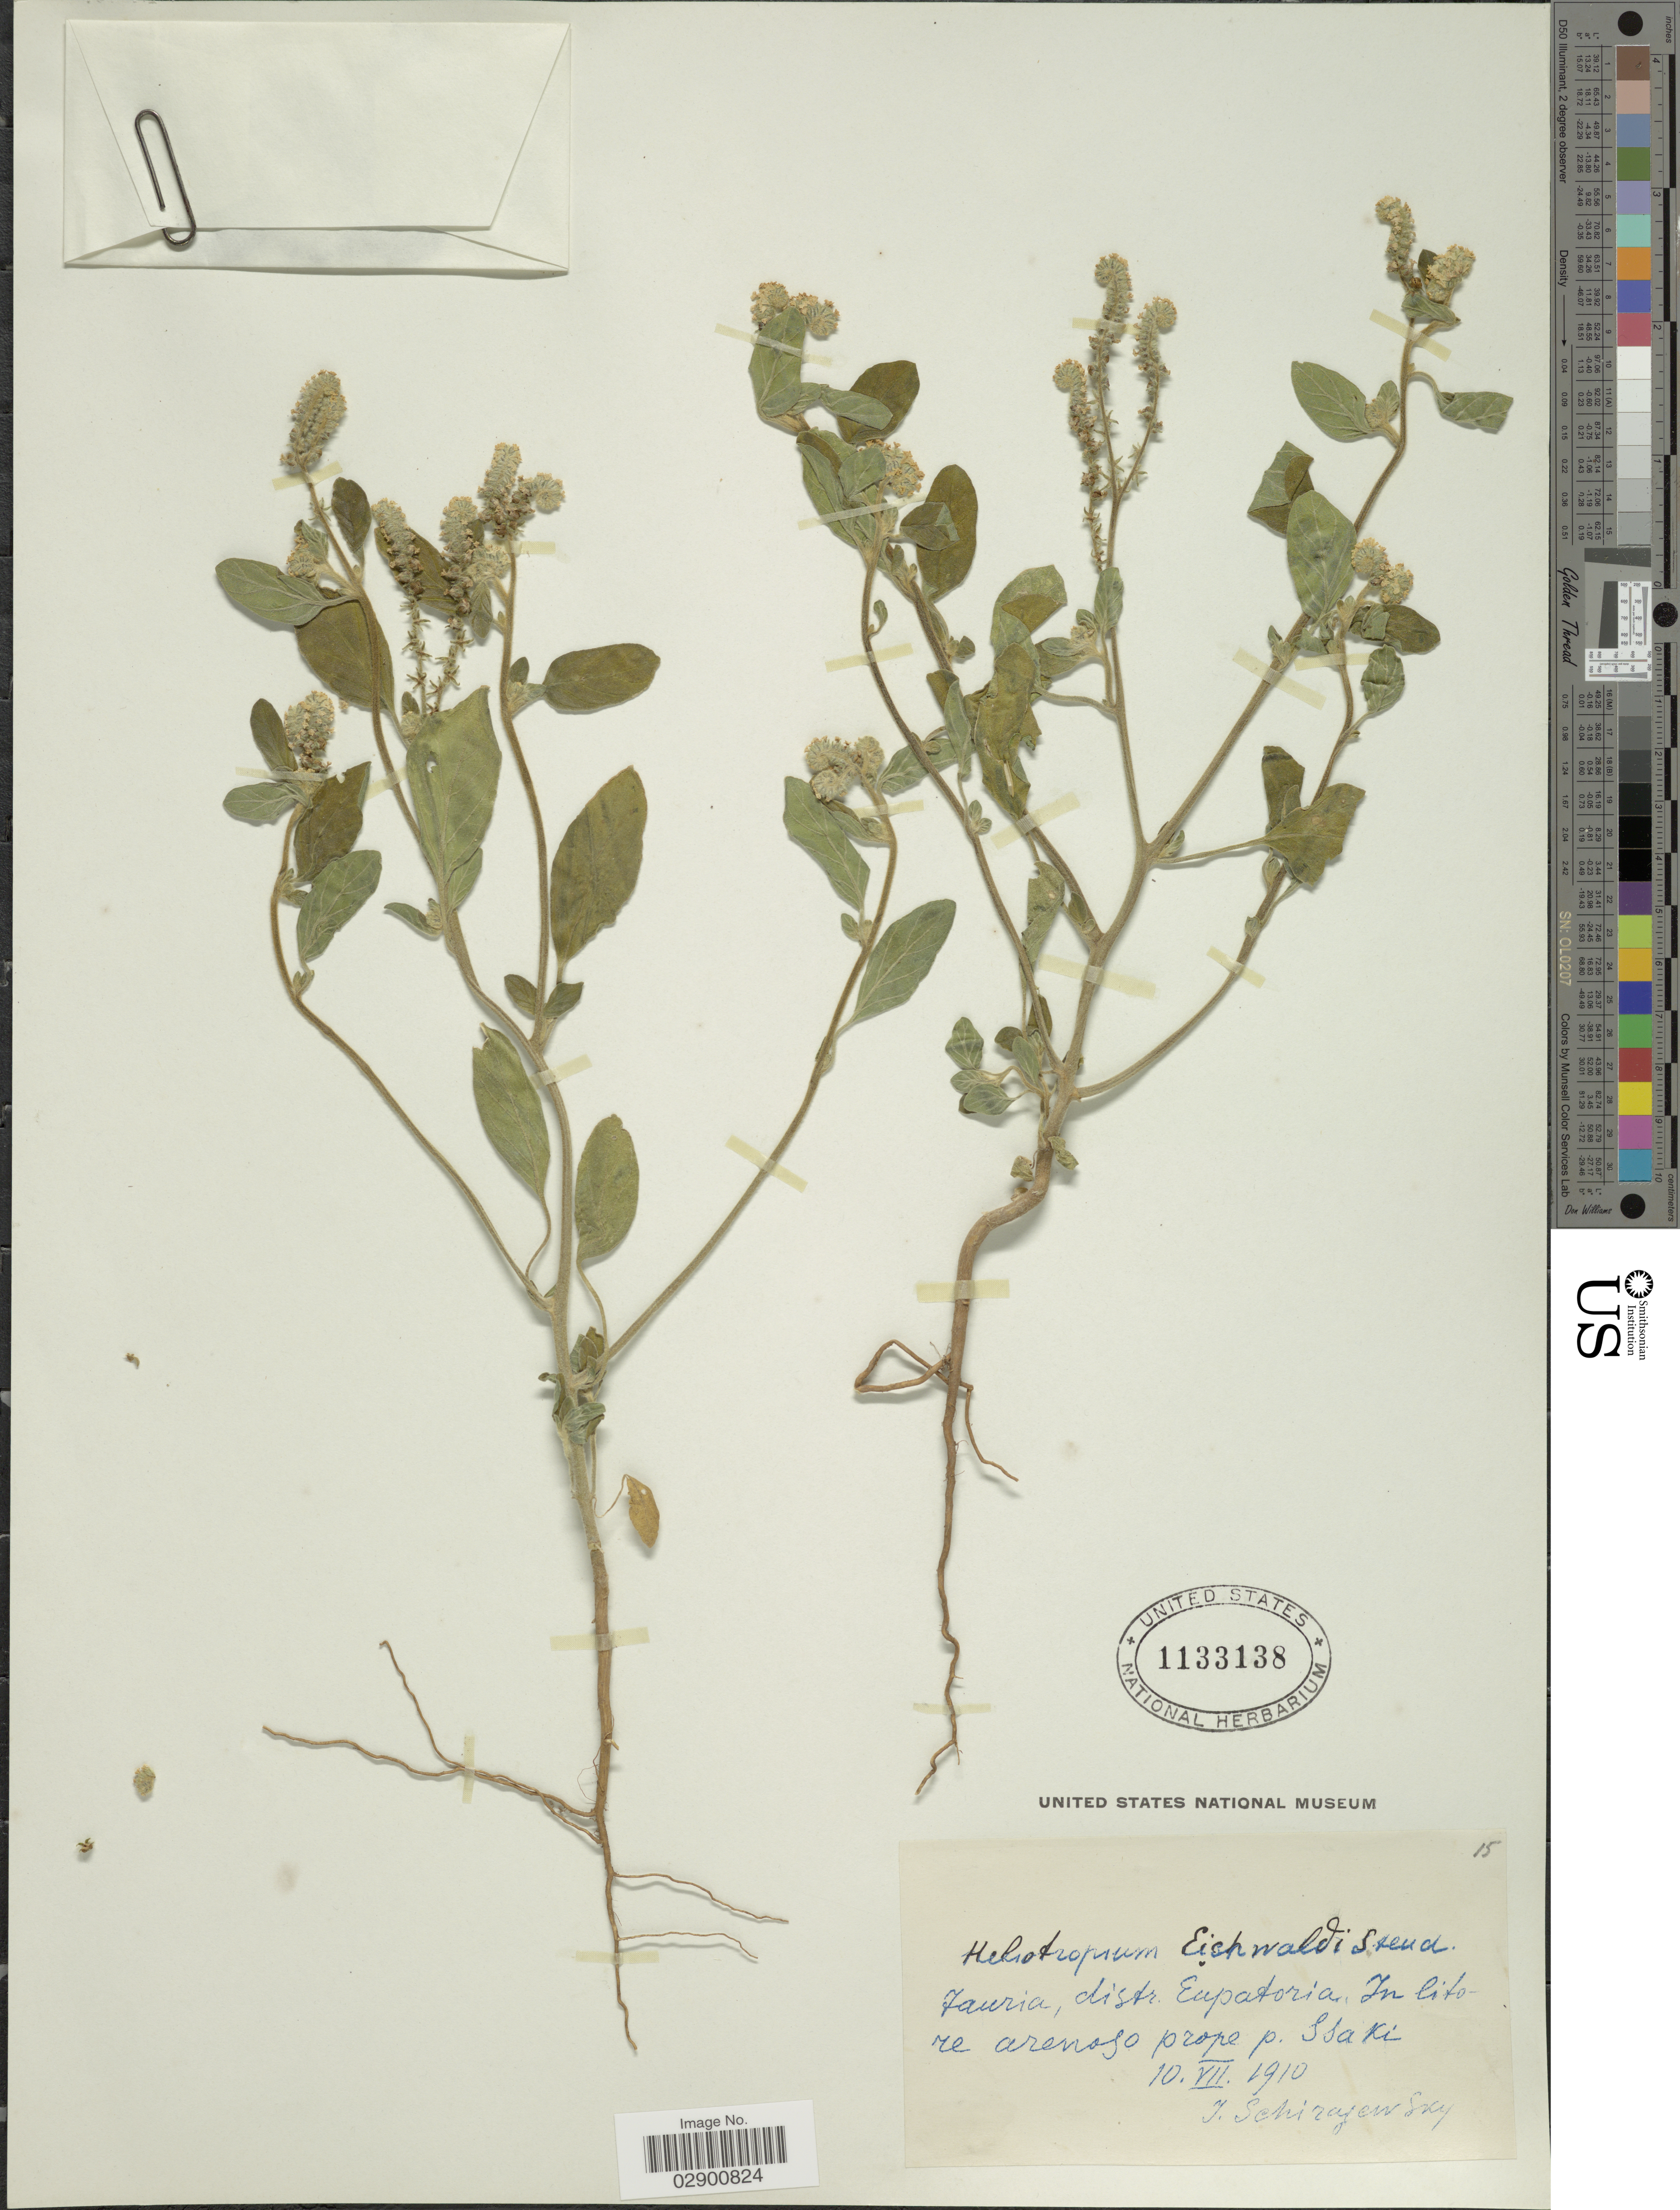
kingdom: Plantae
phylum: Tracheophyta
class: Magnoliopsida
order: Boraginales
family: Heliotropiaceae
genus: Heliotropium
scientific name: Heliotropium europaeum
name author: L.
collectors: J. Schiraevsky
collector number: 15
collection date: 1910-07-10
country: Turkey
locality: Tauria, distr. Eupatoria. In litore arenoso prope p. Isaki.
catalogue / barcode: US 1133138